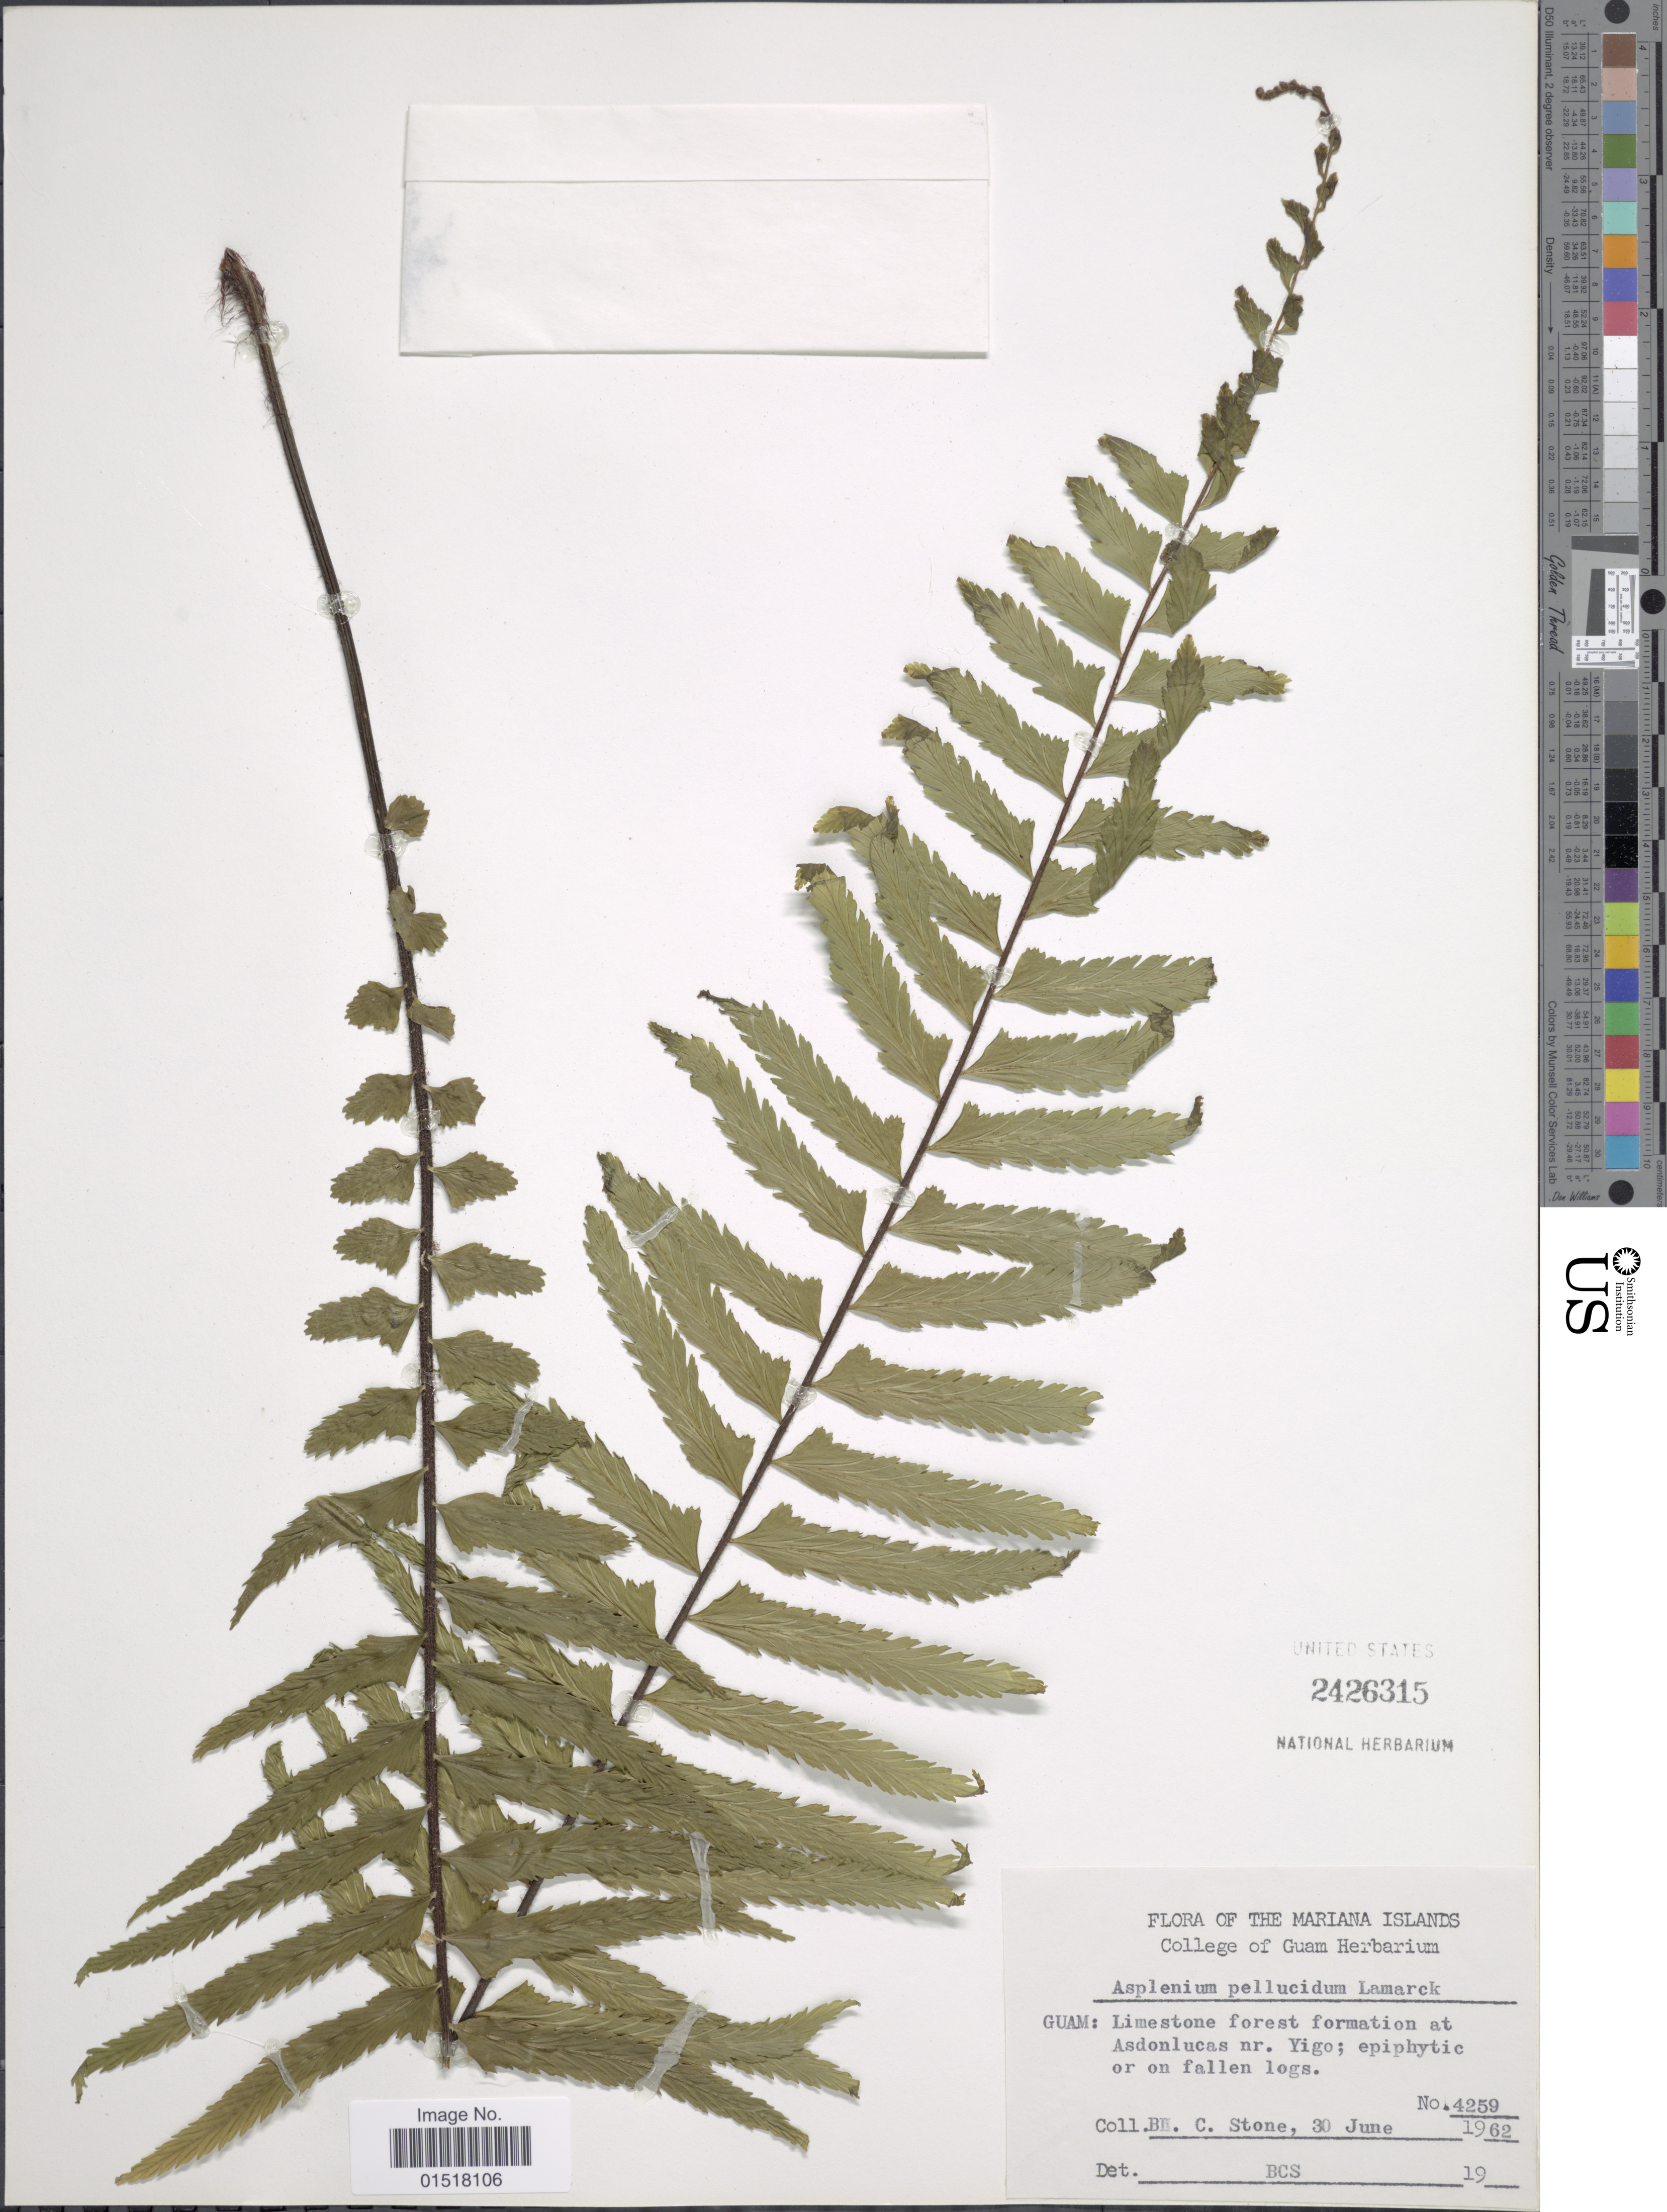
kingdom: Plantae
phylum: Tracheophyta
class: Polypodiopsida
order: Polypodiales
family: Aspleniaceae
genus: Asplenium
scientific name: Asplenium pellucidum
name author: Lam.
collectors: B. C. Stone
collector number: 4259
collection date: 1962-06-30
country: Guam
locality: Mariana Islands. Guam: Limestone forest formation at Asdonlucas nr. Yigo.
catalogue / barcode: US 2426315